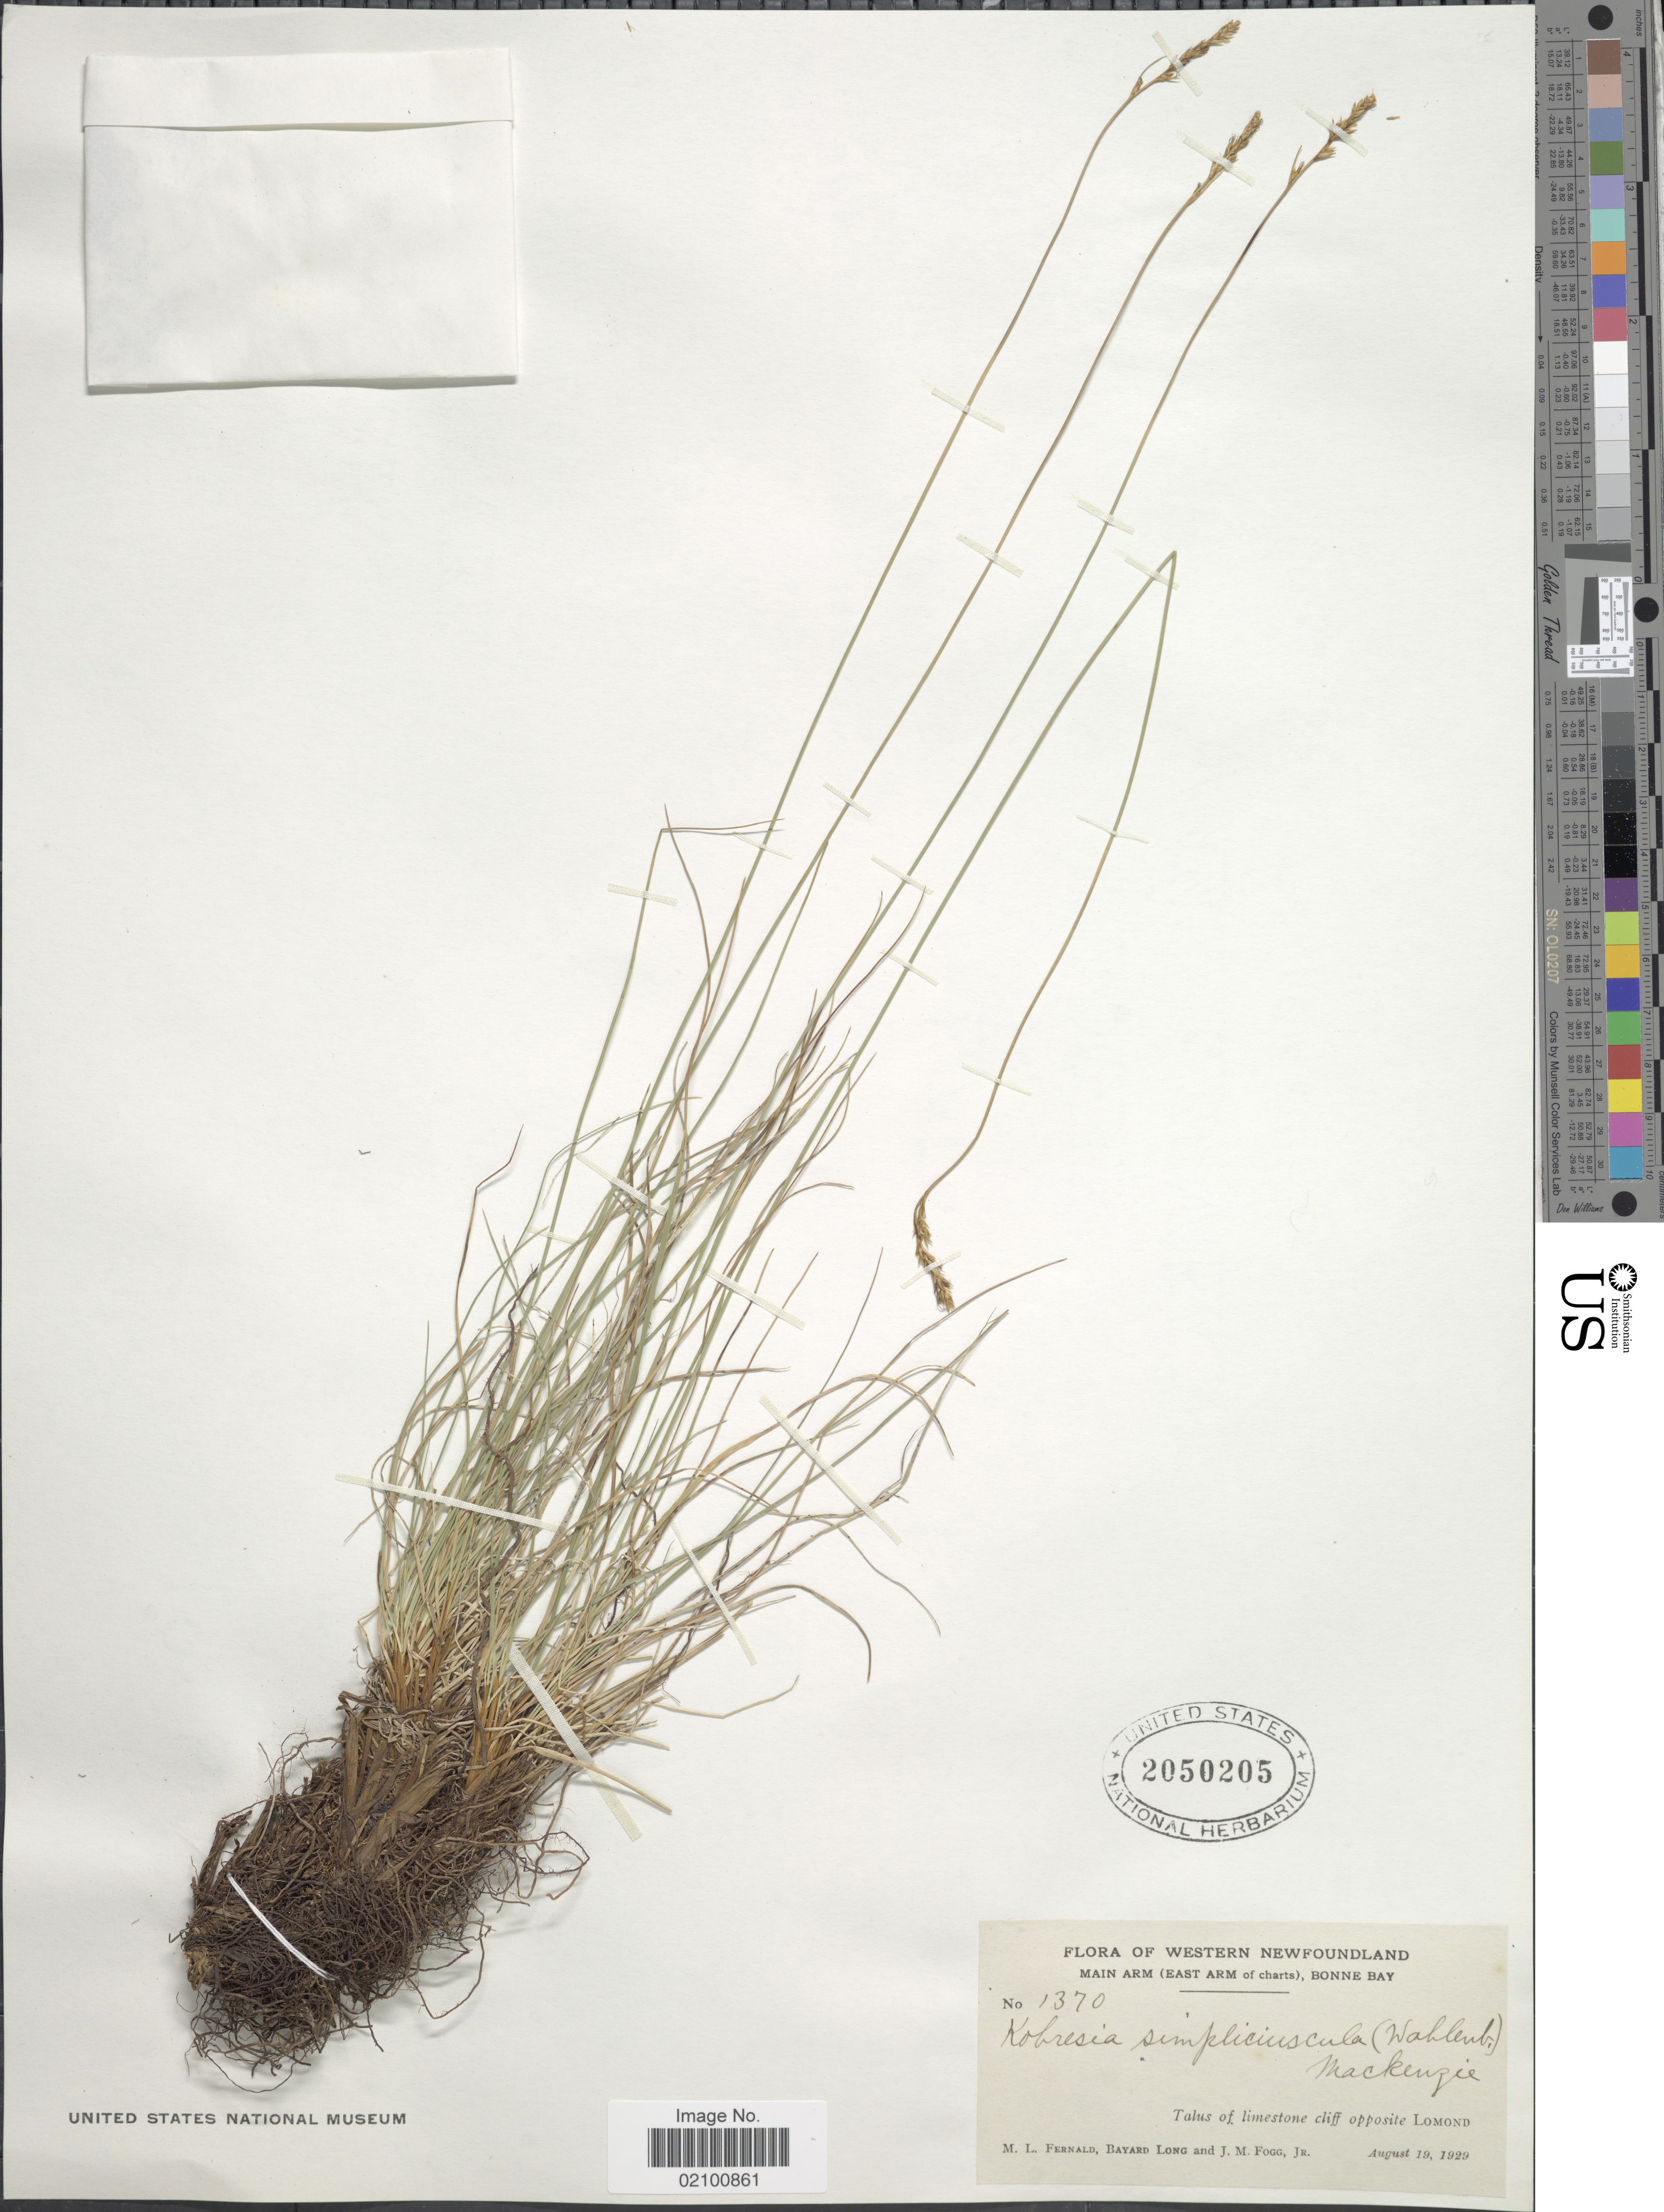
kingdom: Plantae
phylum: Tracheophyta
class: Liliopsida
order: Poales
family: Cyperaceae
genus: Carex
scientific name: Carex simpliciuscula subsp. simpliciuscula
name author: Wahlenb.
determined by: Strong, M. T., (US), Smithsonian Institution - National Museum of Natural History (UNITED STATES)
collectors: M. L. Fernald, B. Long & J. Fogg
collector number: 1370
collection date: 1929-08-19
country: Canada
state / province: Newfoundland and Labrador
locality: Western Newfoundland, Main Arm (East Arm of charts), Bonne Bay, opposite Lomond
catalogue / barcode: US 2050205